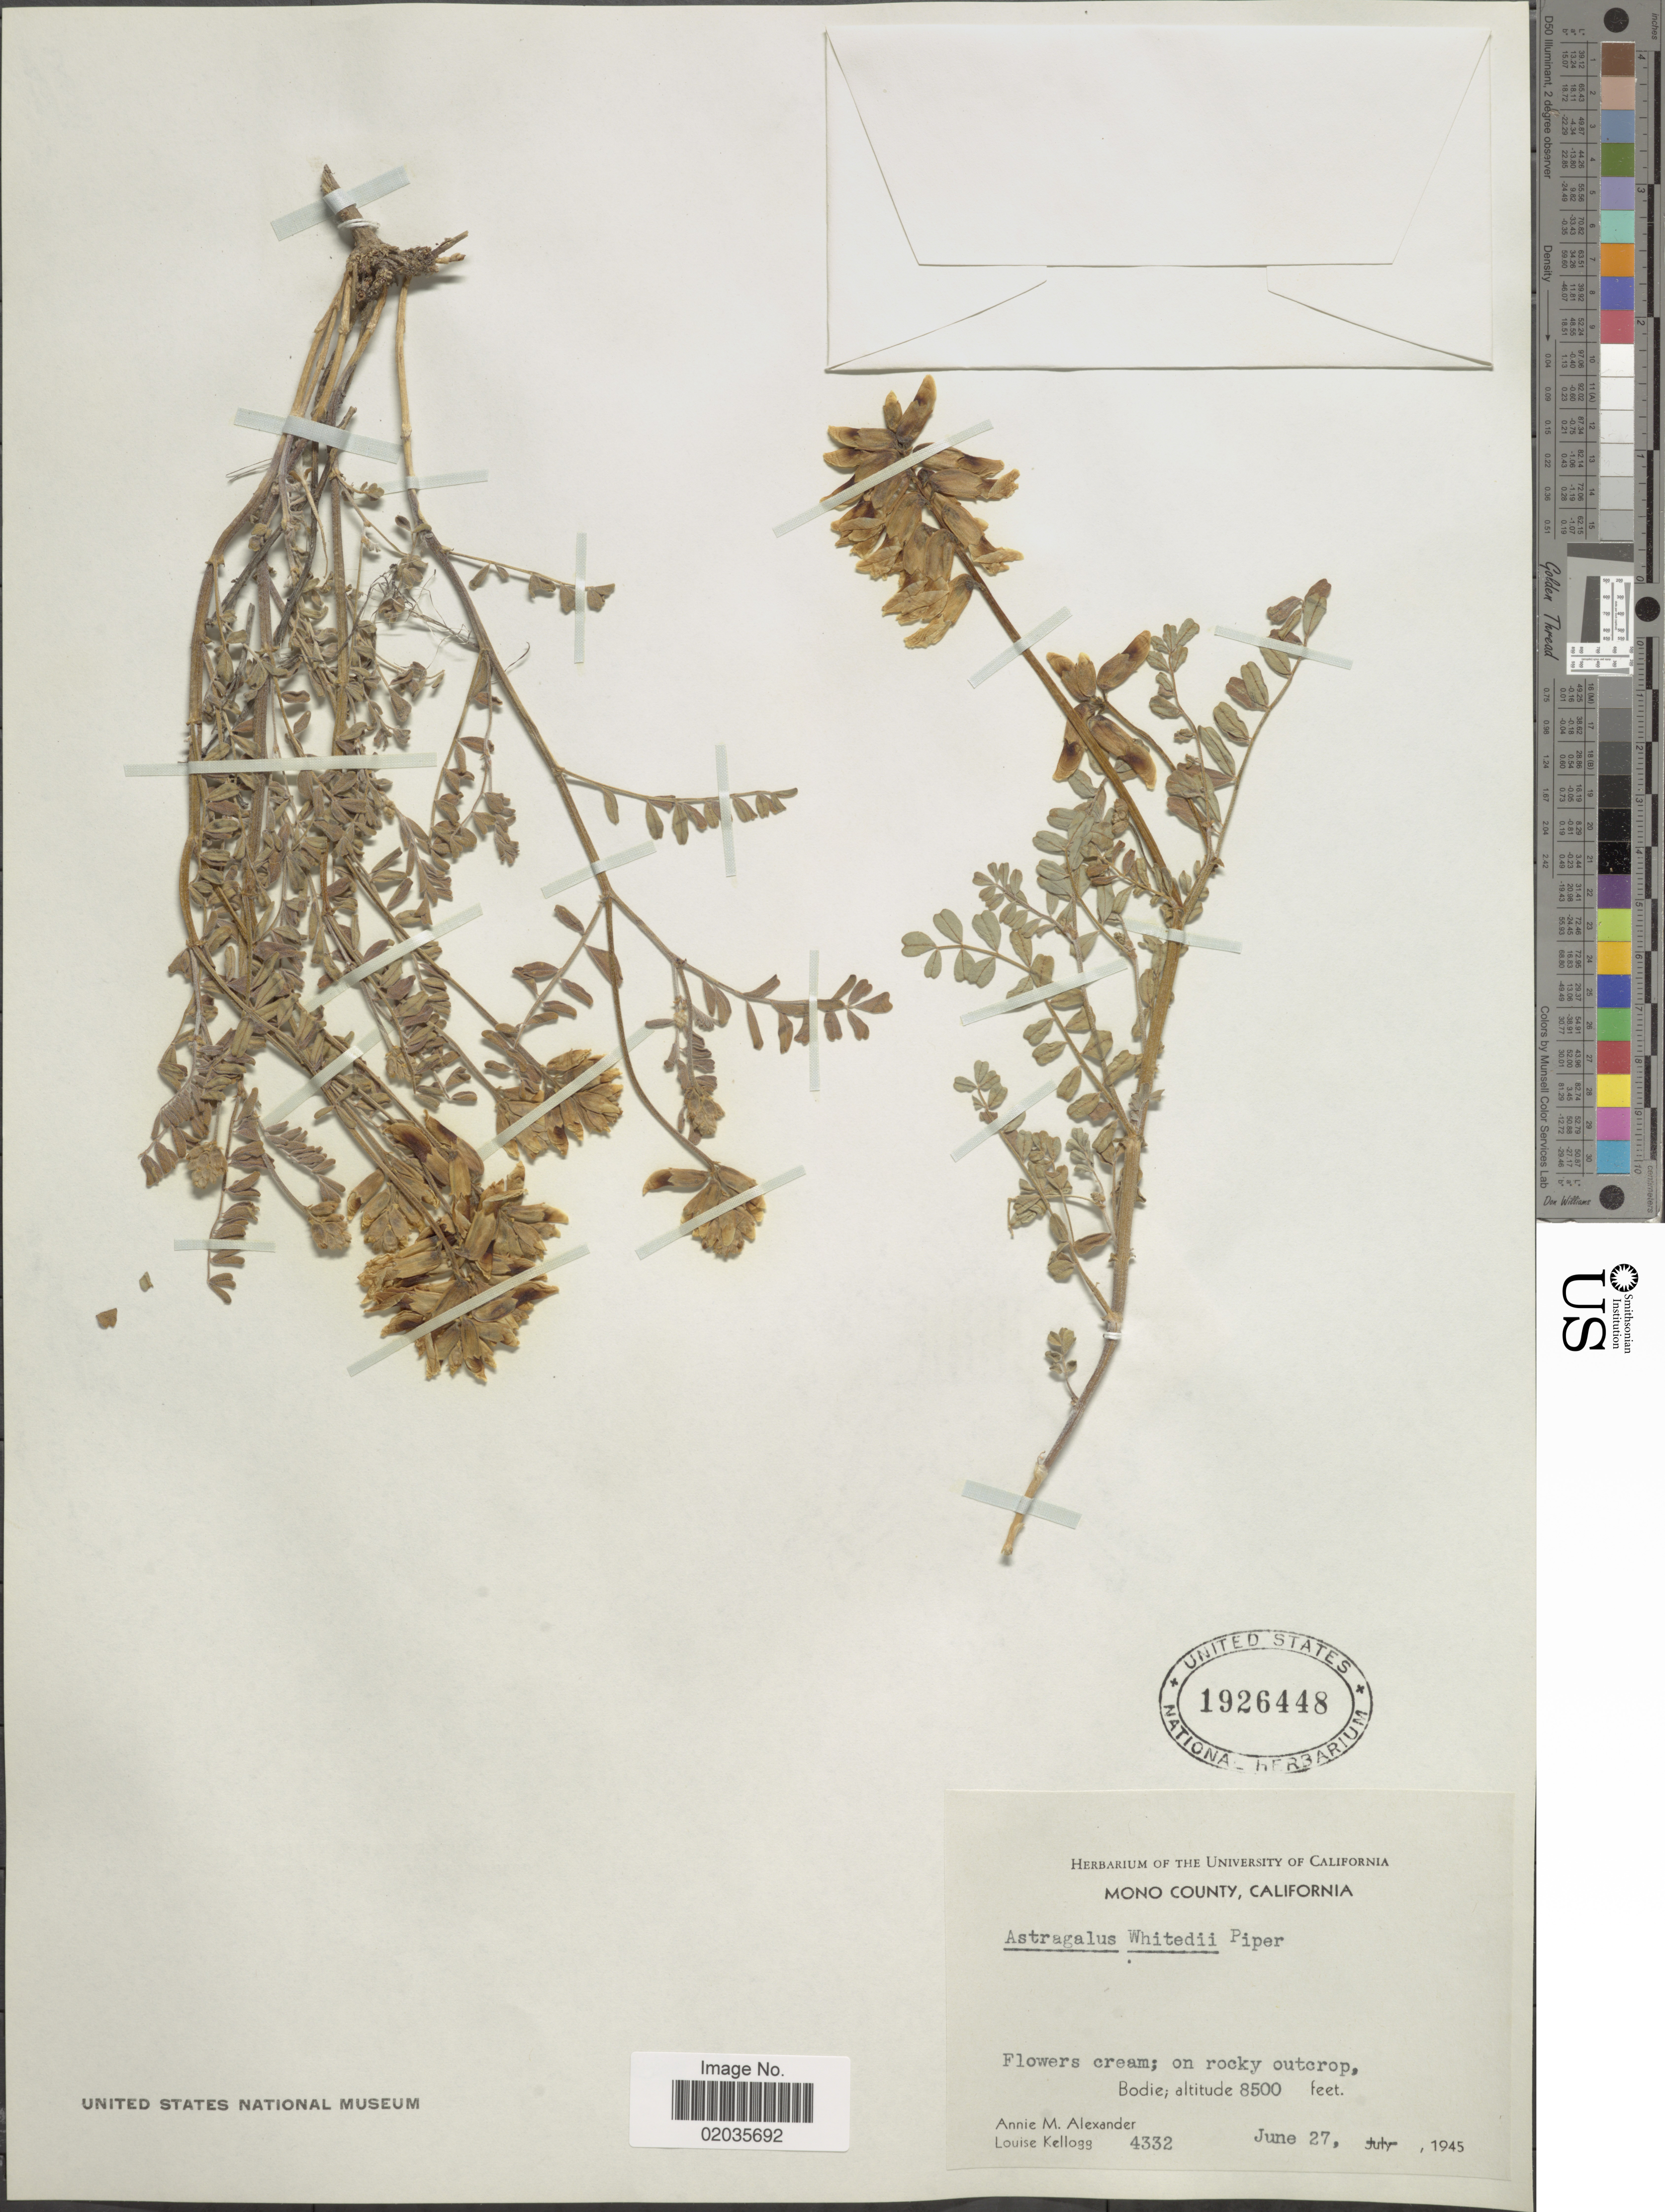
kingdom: Plantae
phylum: Tracheophyta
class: Magnoliopsida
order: Fabales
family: Fabaceae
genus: Astragalus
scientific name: Astragalus whitedii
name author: Piper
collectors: A. M. Alexander & L. Kellogg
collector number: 432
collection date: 1945-06-27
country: United States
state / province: California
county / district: Mono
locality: Mono County, on rocky outcrop, Bodie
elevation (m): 2591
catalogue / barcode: US 1926448